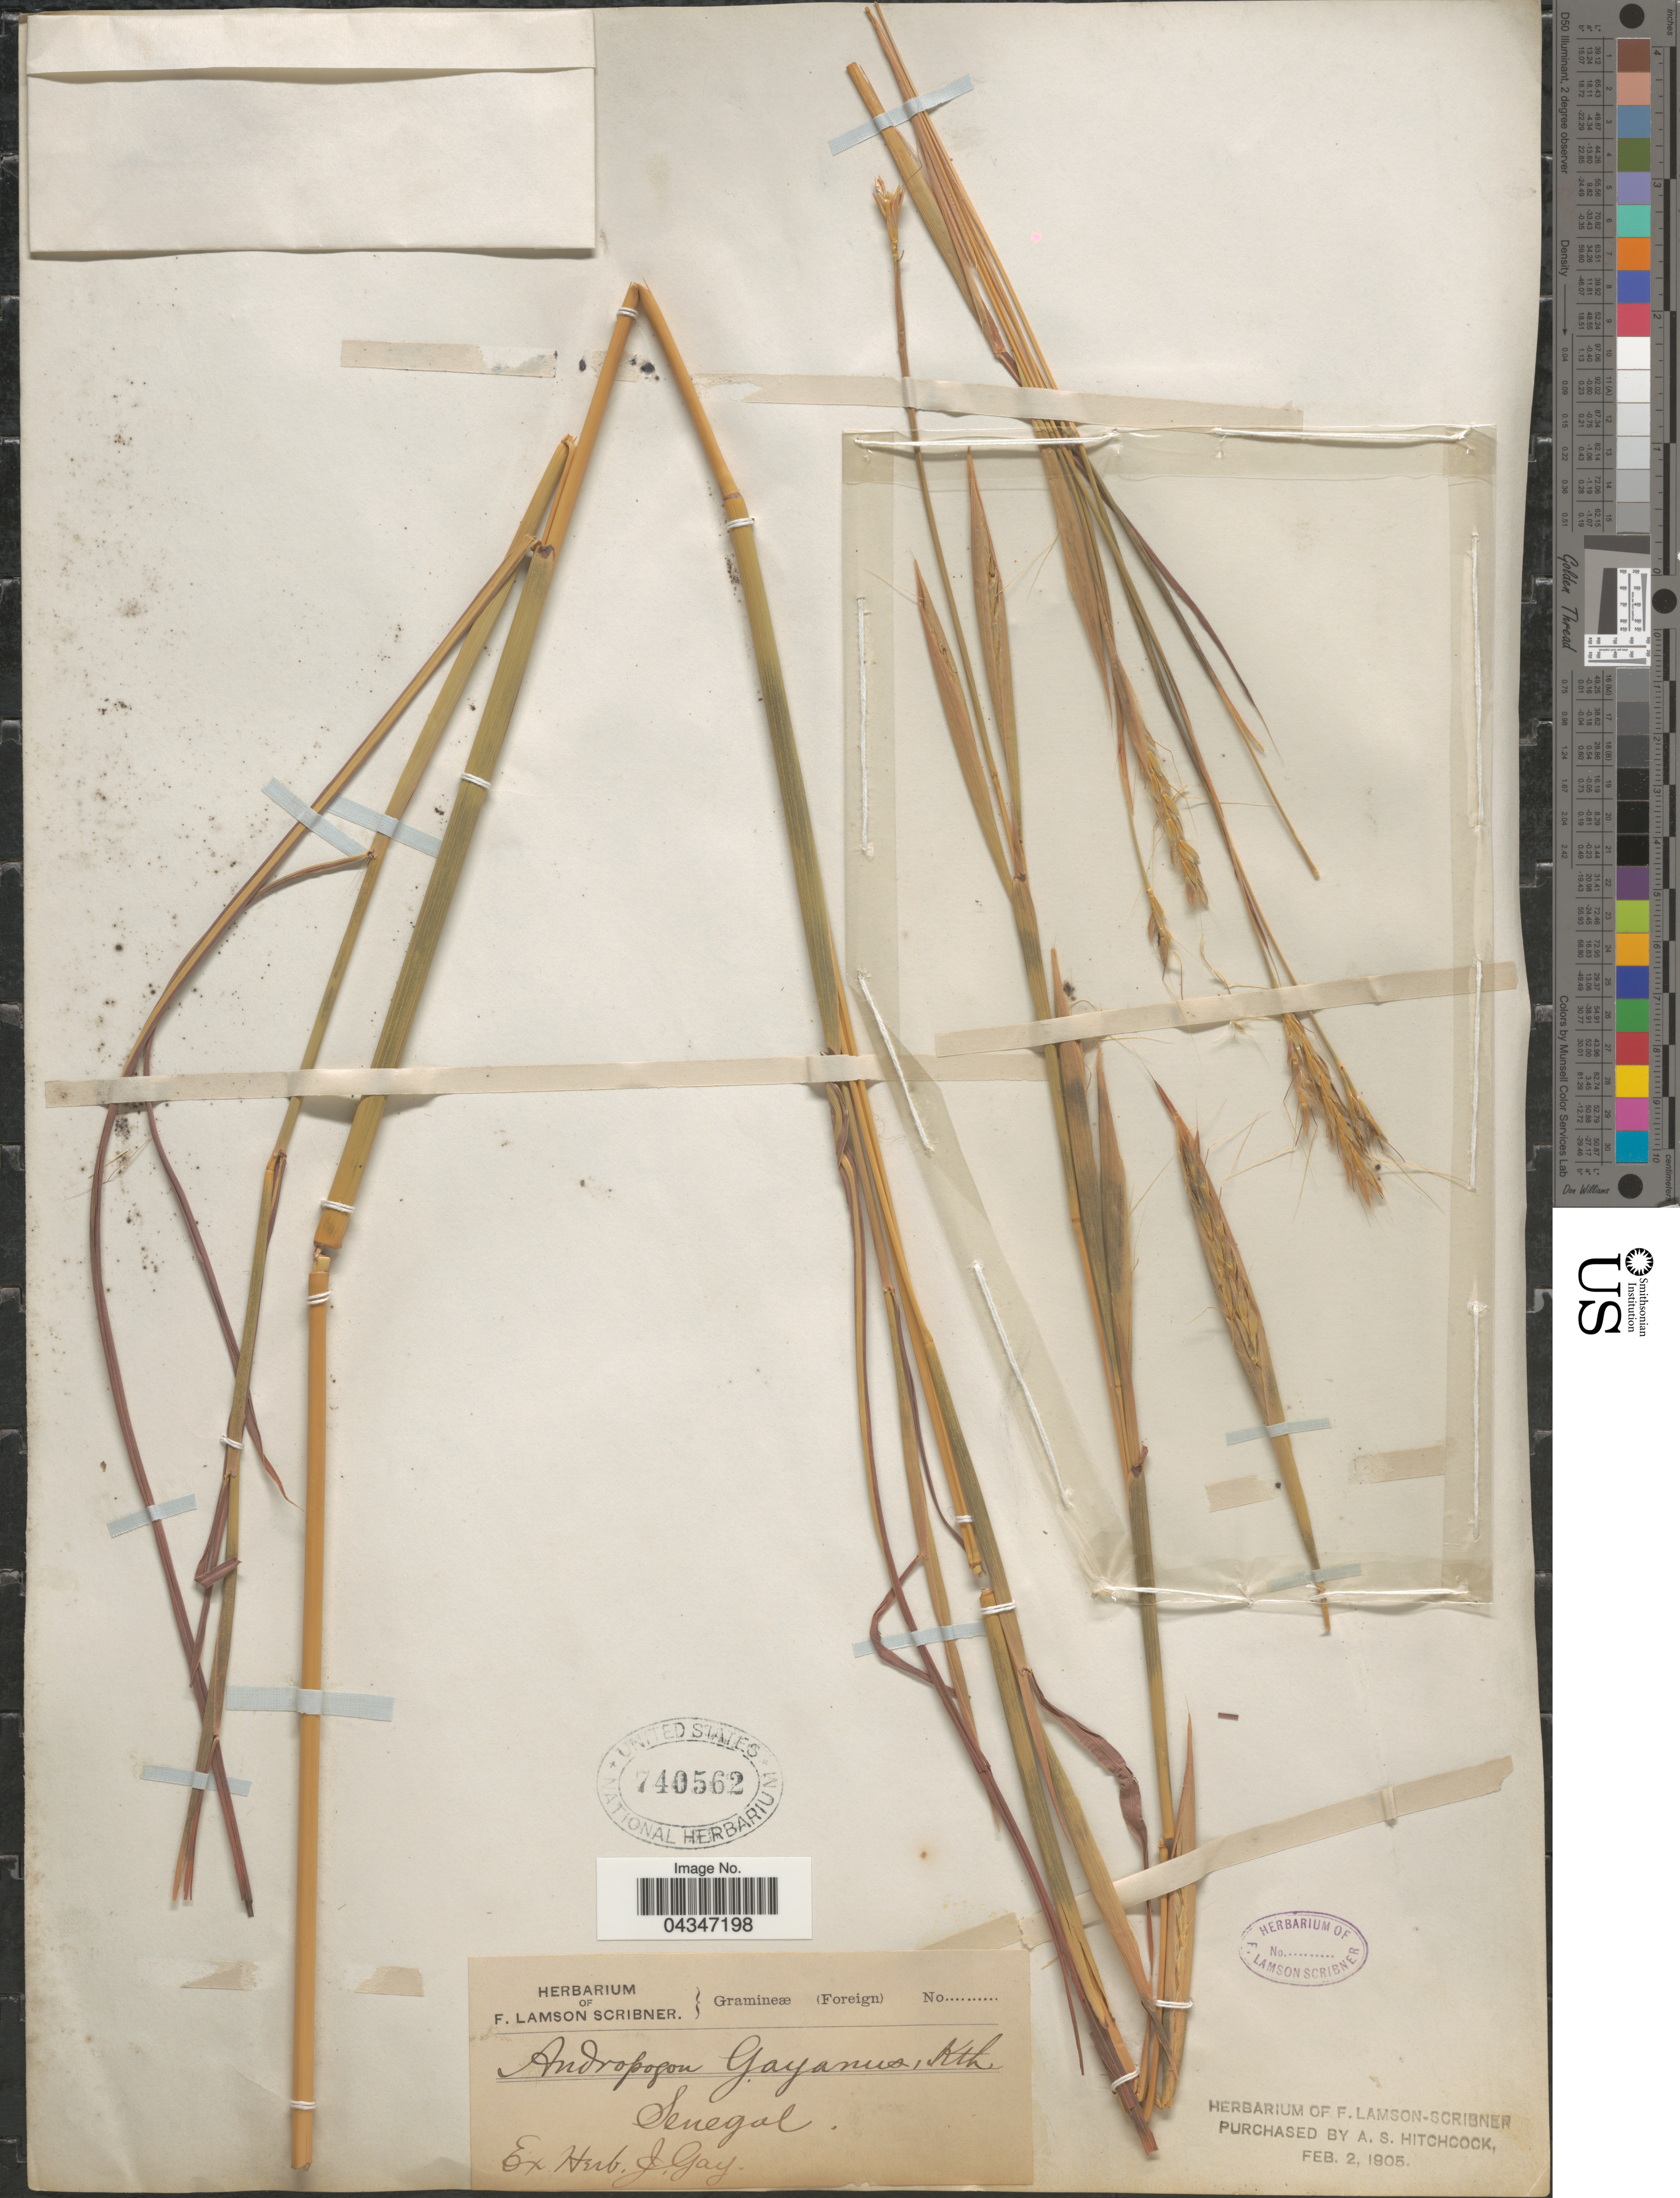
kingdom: Plantae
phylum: Tracheophyta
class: Liliopsida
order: Poales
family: Poaceae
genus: Andropogon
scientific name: Andropogon gayanus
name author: Kunth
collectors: ex herb. J. Gay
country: Senegal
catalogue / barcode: US 740562